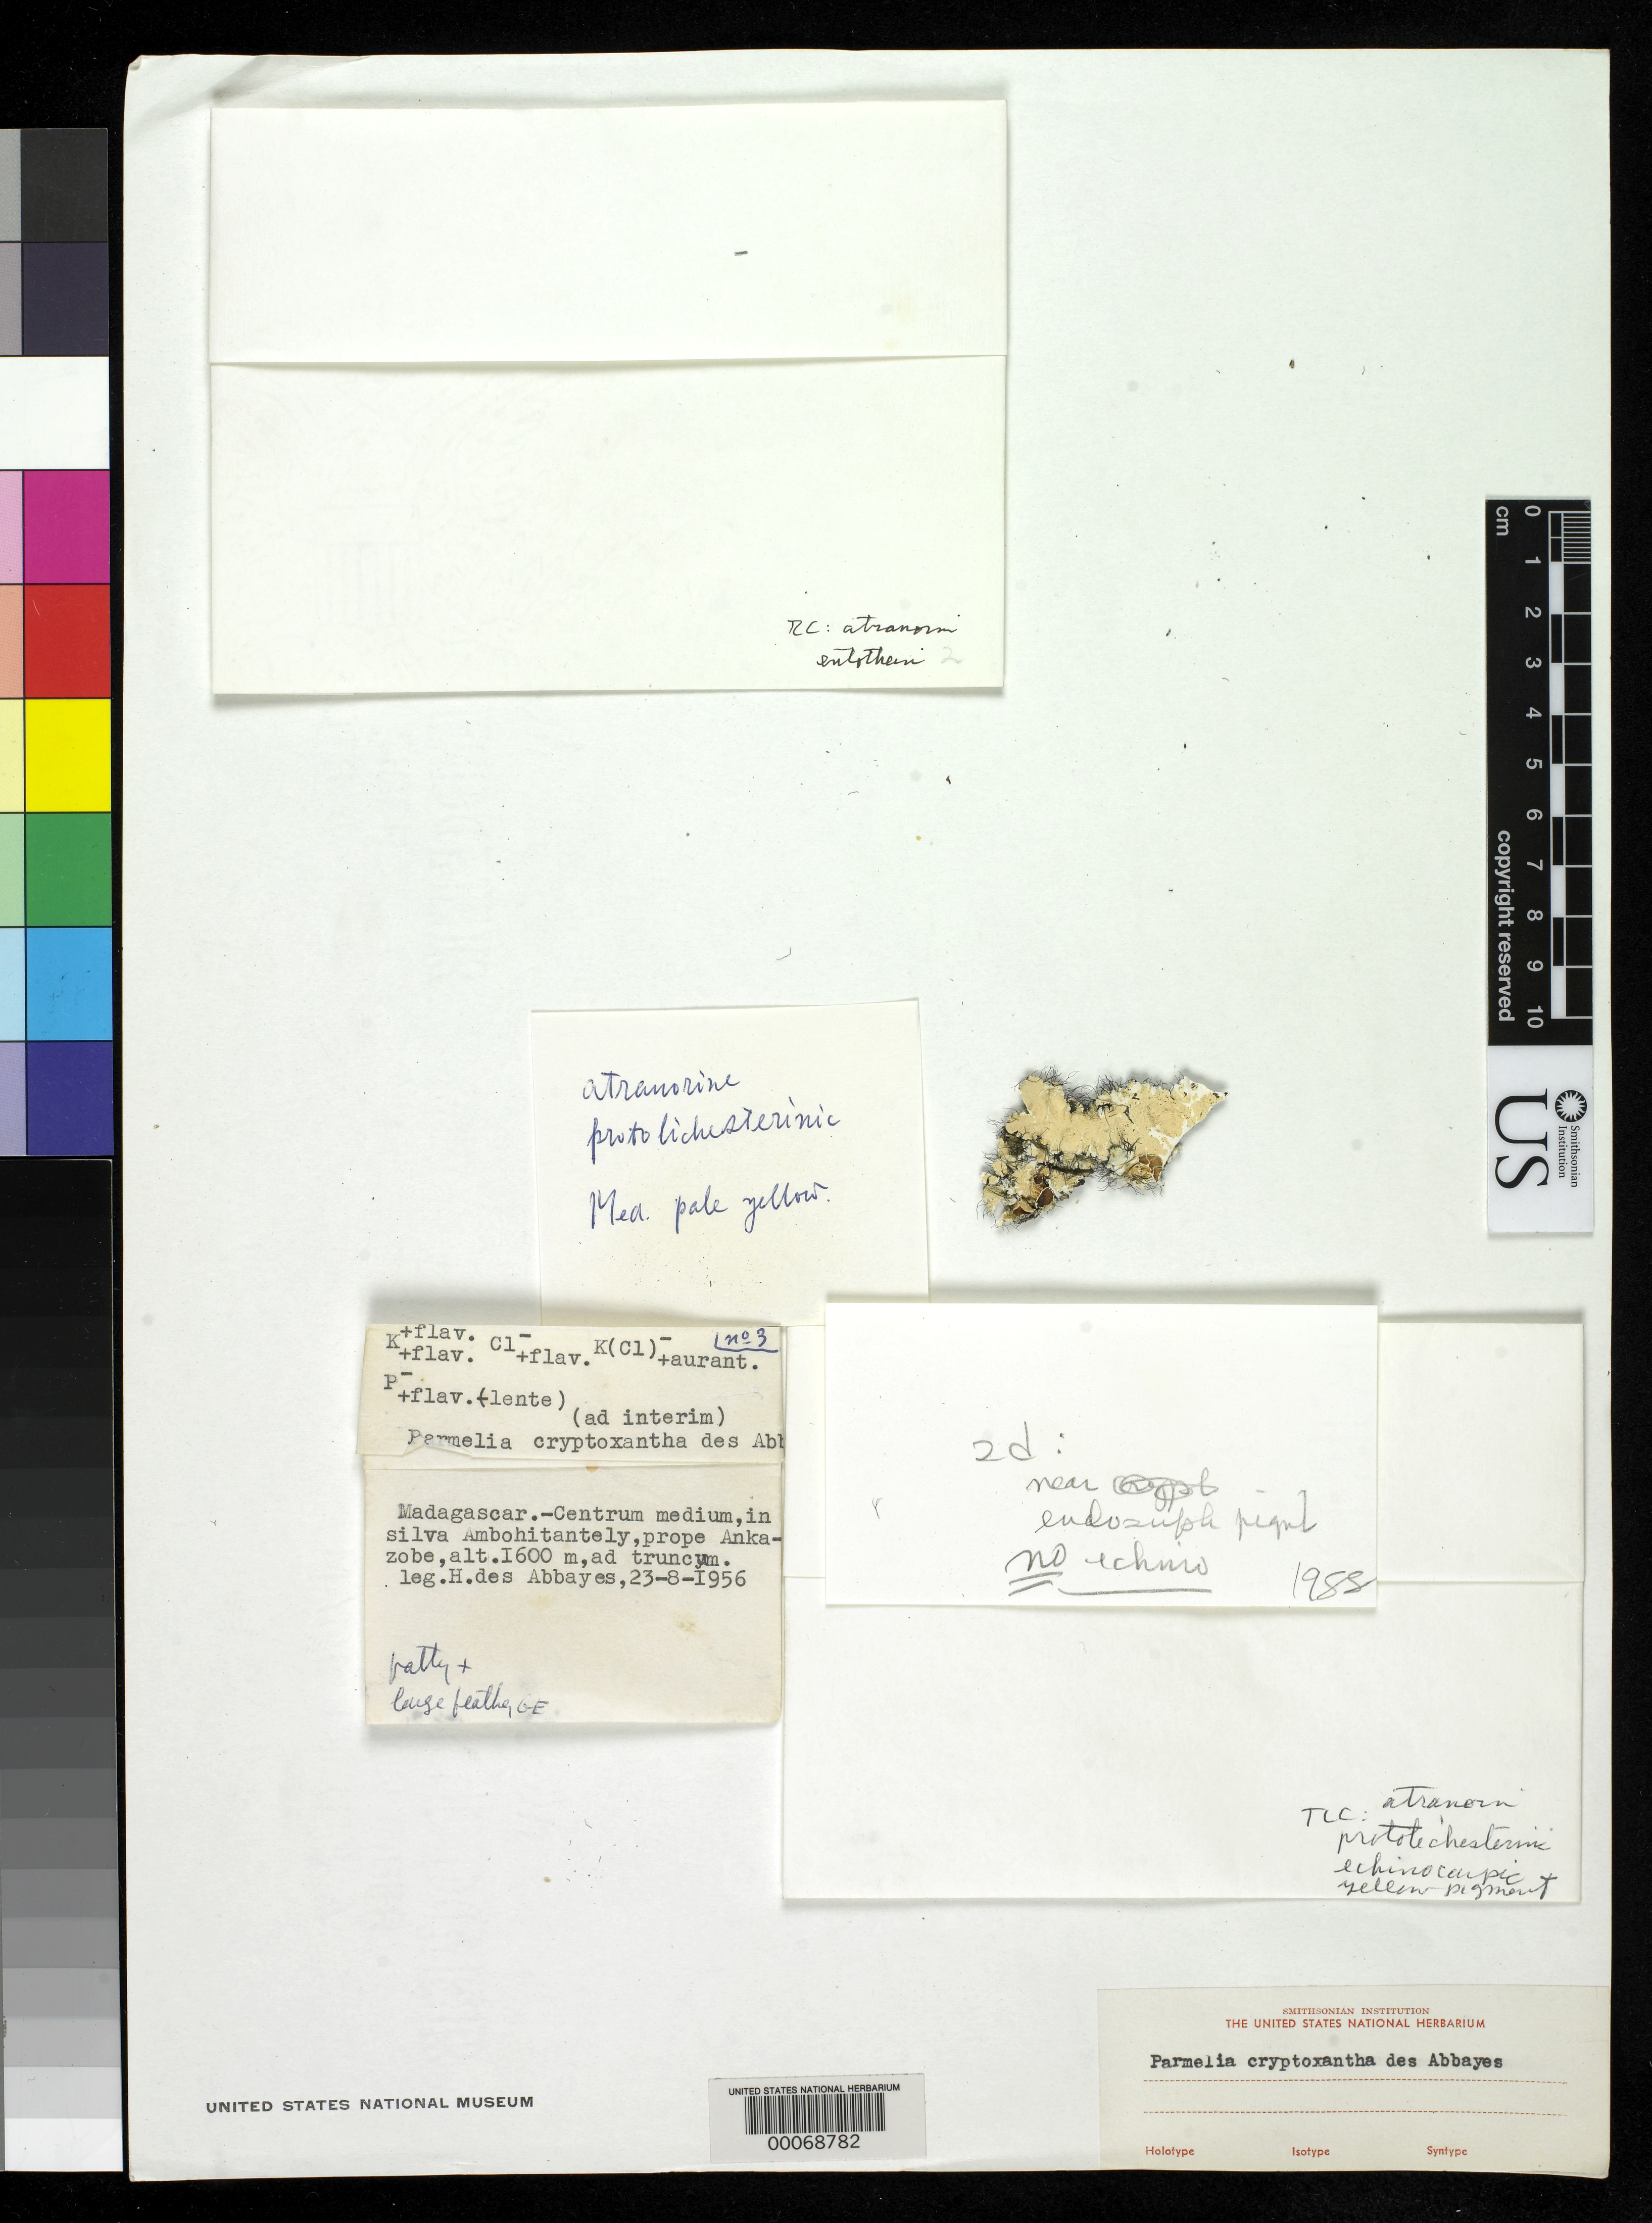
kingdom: Fungi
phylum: Ascomycota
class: Lecanoromycetes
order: Lecanorales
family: Parmeliaceae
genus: Parmelia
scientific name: Parmelia cryptoxantha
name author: Abbayes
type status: Isotype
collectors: H. R. Abbayes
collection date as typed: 06 Aug 1965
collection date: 1965-08-06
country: Madagascar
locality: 30 km NE of Ankazobe, Foret d'Ambohitantely centre moyen. [Foret d'Ambohitantely dead center?].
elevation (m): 920